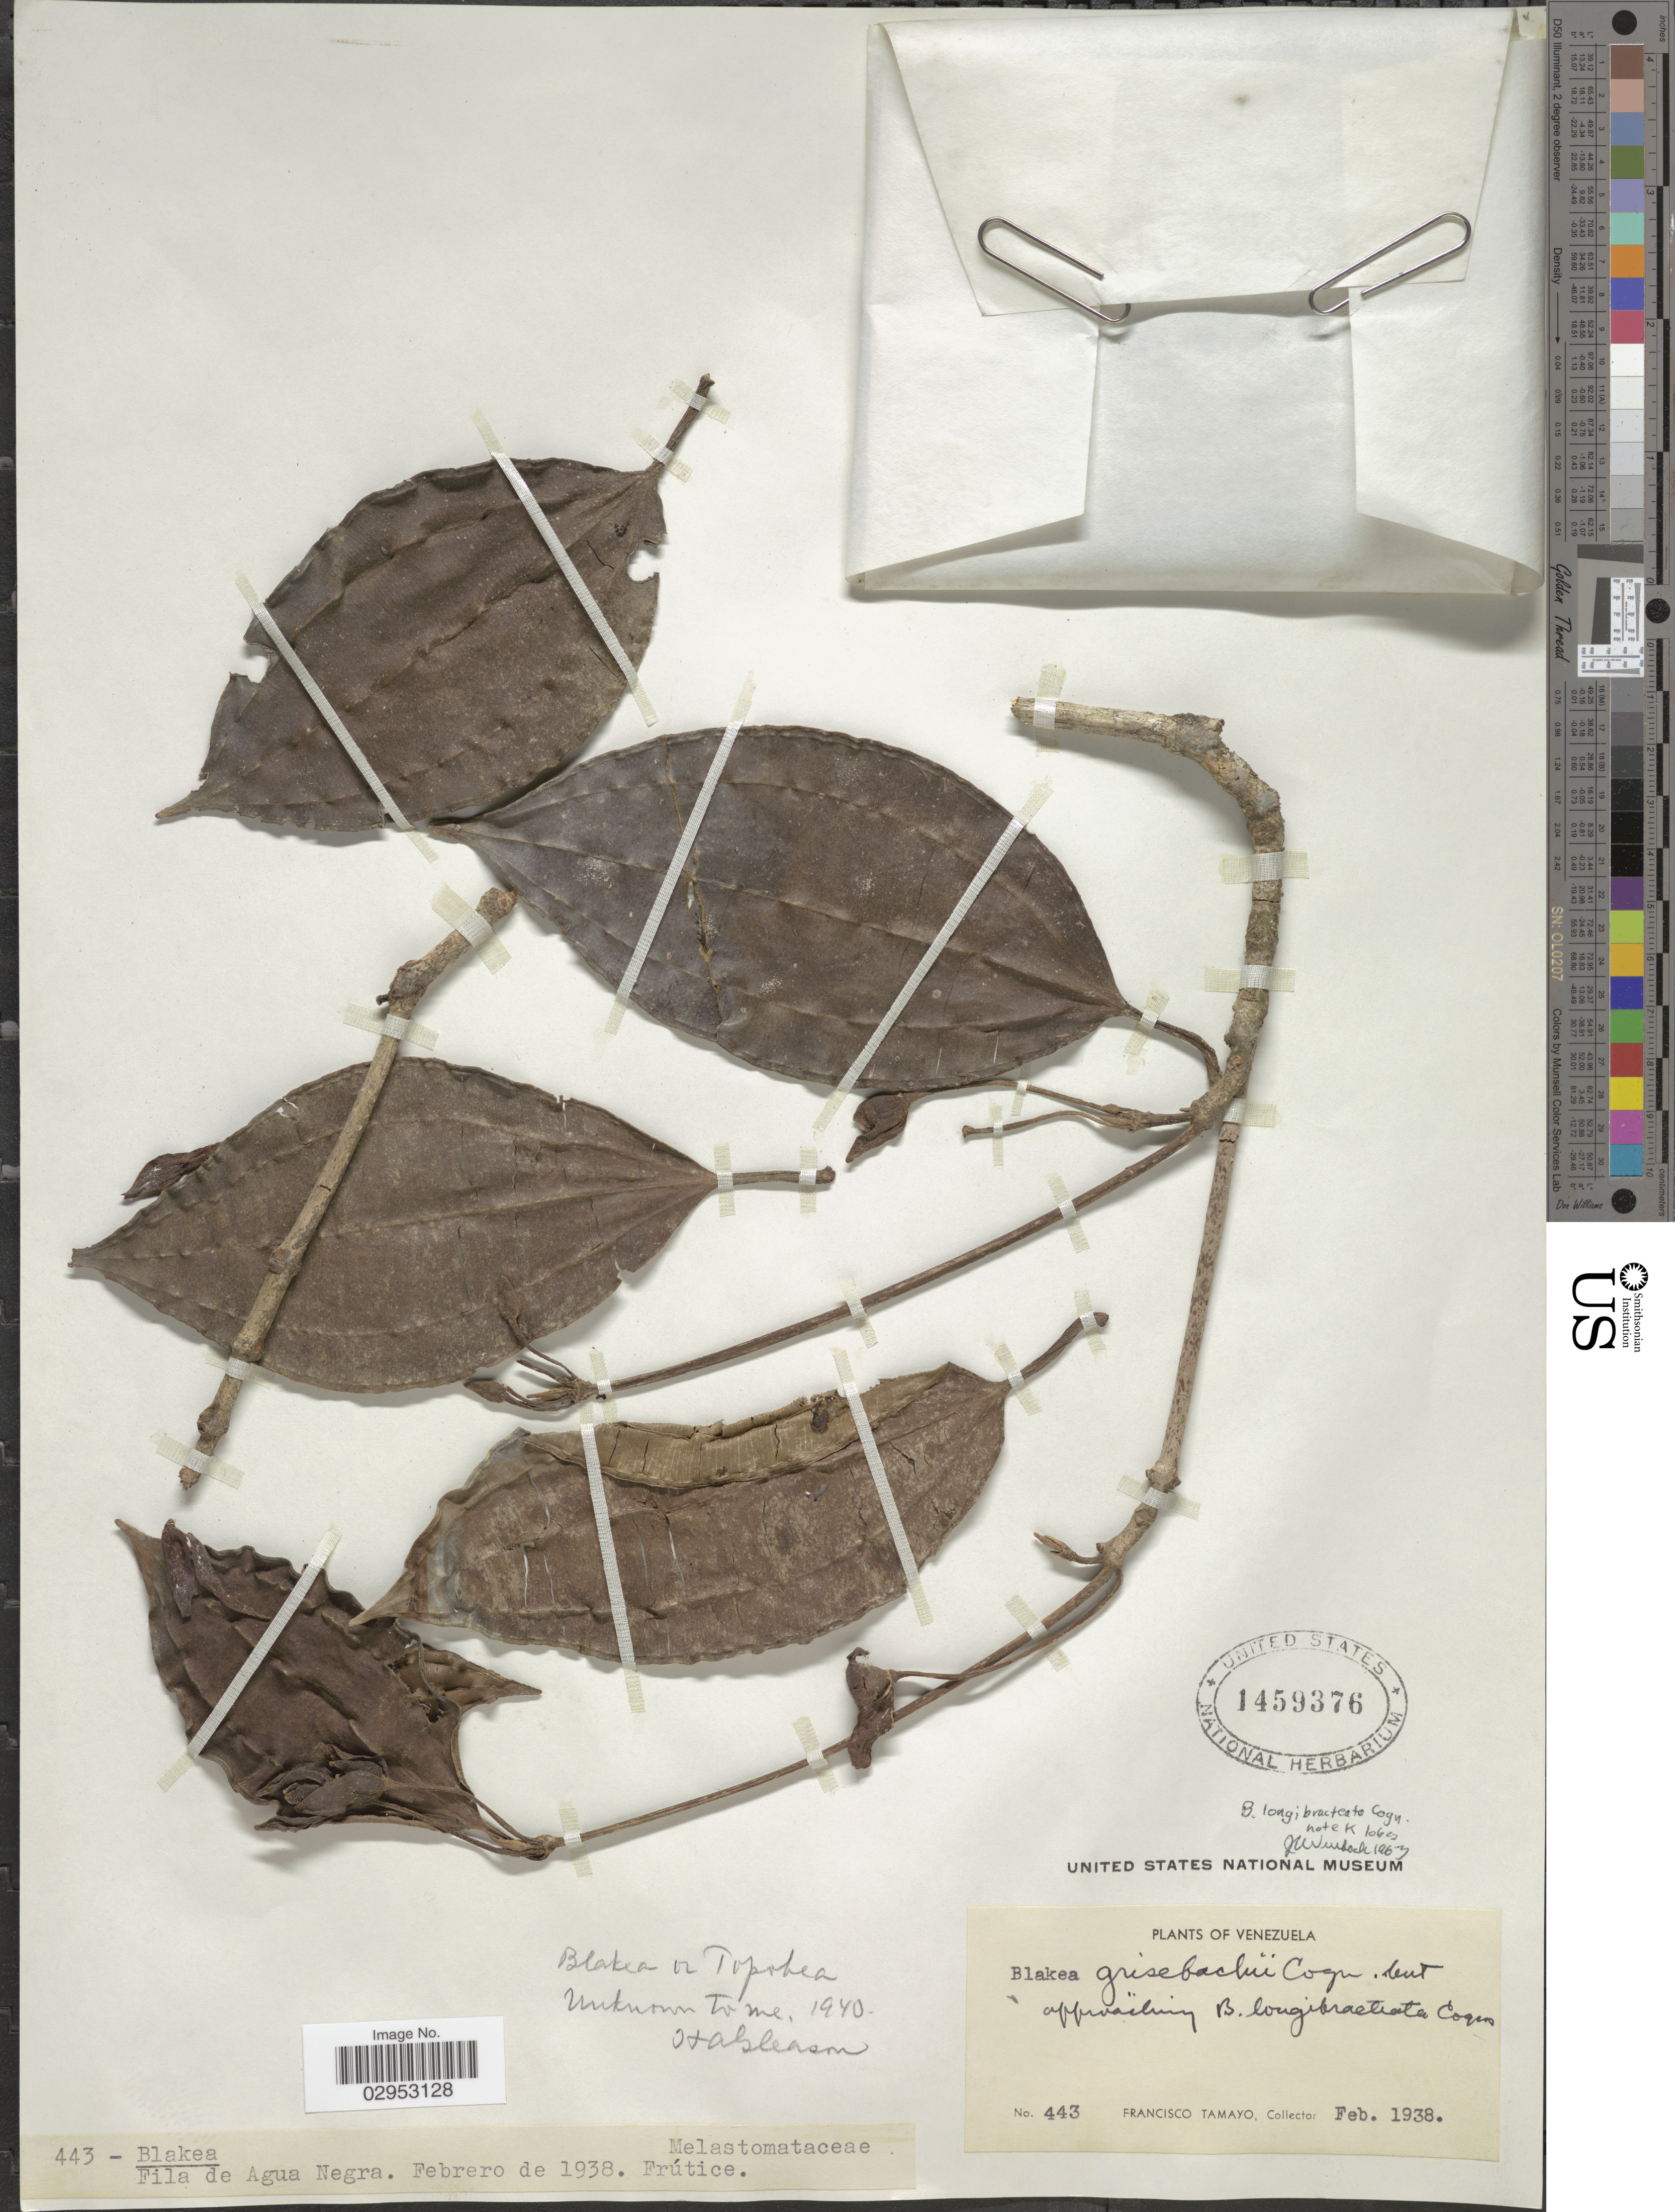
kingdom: Plantae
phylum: Tracheophyta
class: Magnoliopsida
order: Myrtales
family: Melastomataceae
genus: Blakea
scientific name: Blakea longibracteata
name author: Cogn.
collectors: F. Tamayo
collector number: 443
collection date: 1938-02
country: Venezuela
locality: Fila de Agua Negra.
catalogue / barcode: US 1459376